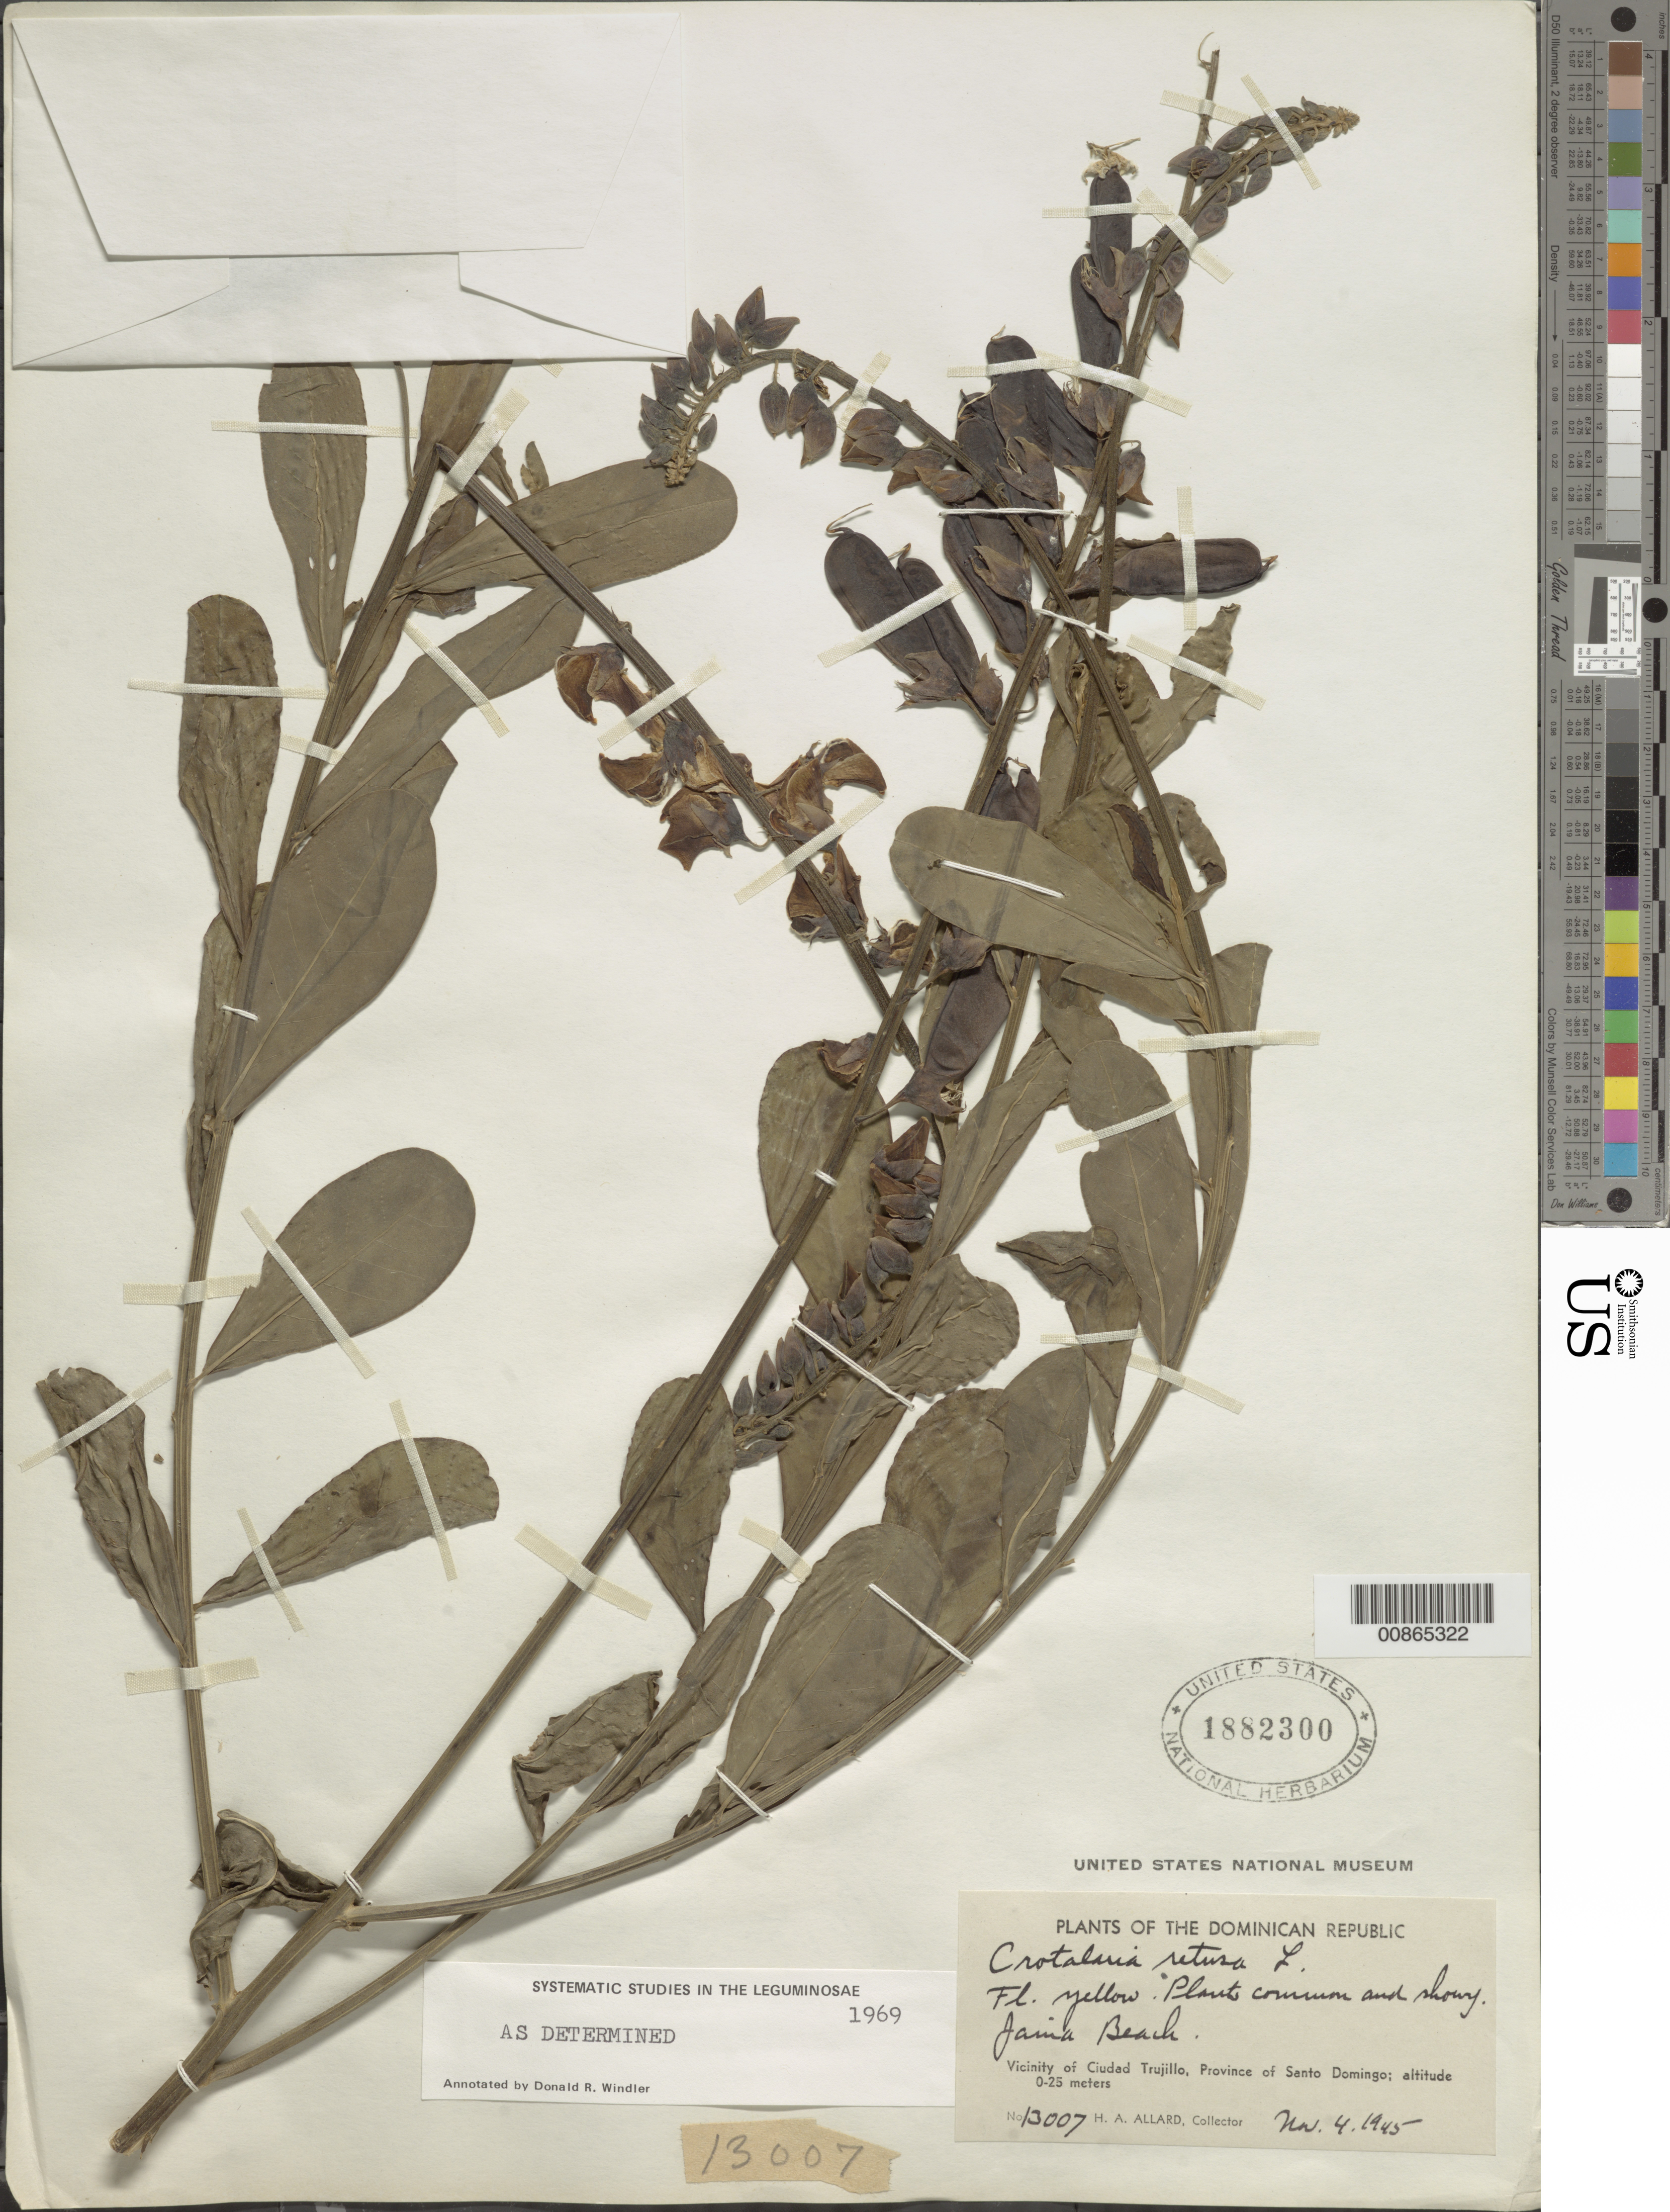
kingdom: Plantae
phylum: Tracheophyta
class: Magnoliopsida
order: Fabales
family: Fabaceae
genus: Crotalaria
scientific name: Crotalaria retusa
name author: L.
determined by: Windler, D. R.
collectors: H. A. Allard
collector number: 13007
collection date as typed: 04 Nov 1945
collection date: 1945-11-04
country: Dominican Republic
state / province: Distrito Nacional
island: Hispaniola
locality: Vicinity of Ciudad Trujillo, Province of Santo Domingo (obsolete). Jaina beach.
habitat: Beach.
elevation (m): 0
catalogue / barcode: US 1882300